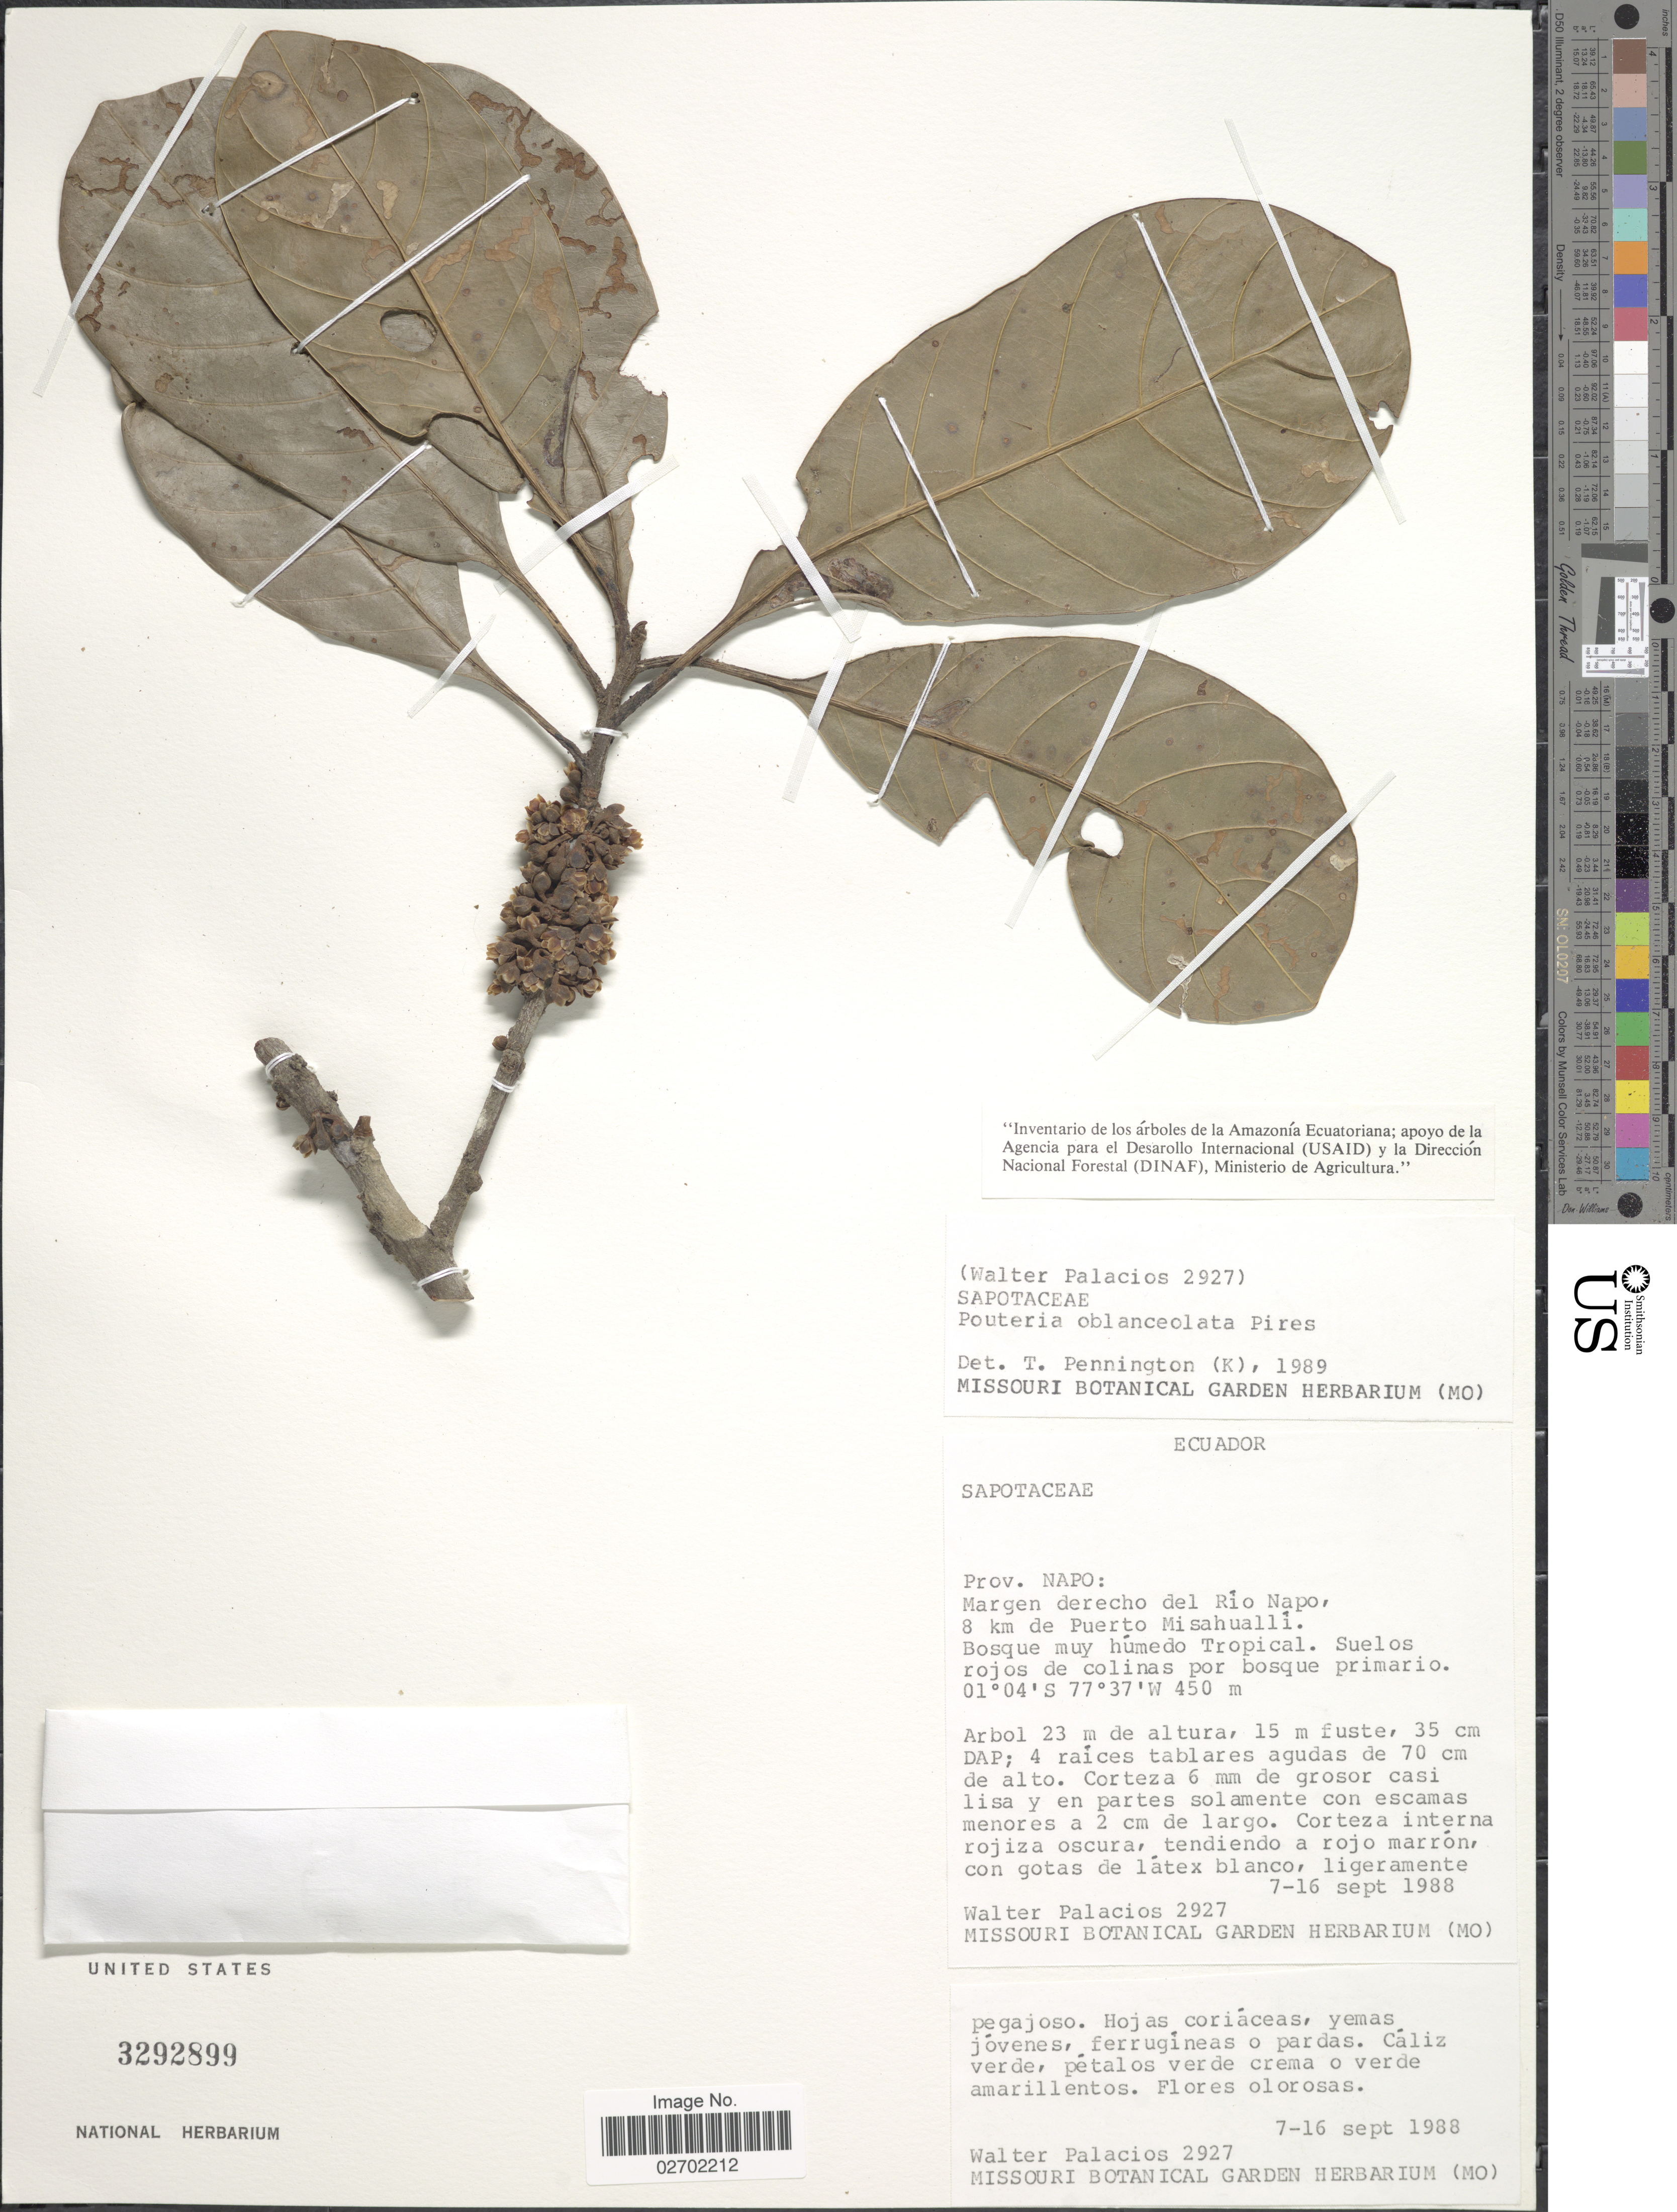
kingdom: Plantae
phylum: Tracheophyta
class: Magnoliopsida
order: Ericales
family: Sapotaceae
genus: Pouteria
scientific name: Pouteria oblanceolata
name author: Pires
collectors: W. Palacios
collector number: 2927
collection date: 1988-09-07/1988-09-16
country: Ecuador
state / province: Napo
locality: Margen derecho del Río Napo, 8 km de Puerto Misahuallí. Bosque muy húmedo Tropical.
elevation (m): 450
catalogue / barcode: US 3292899